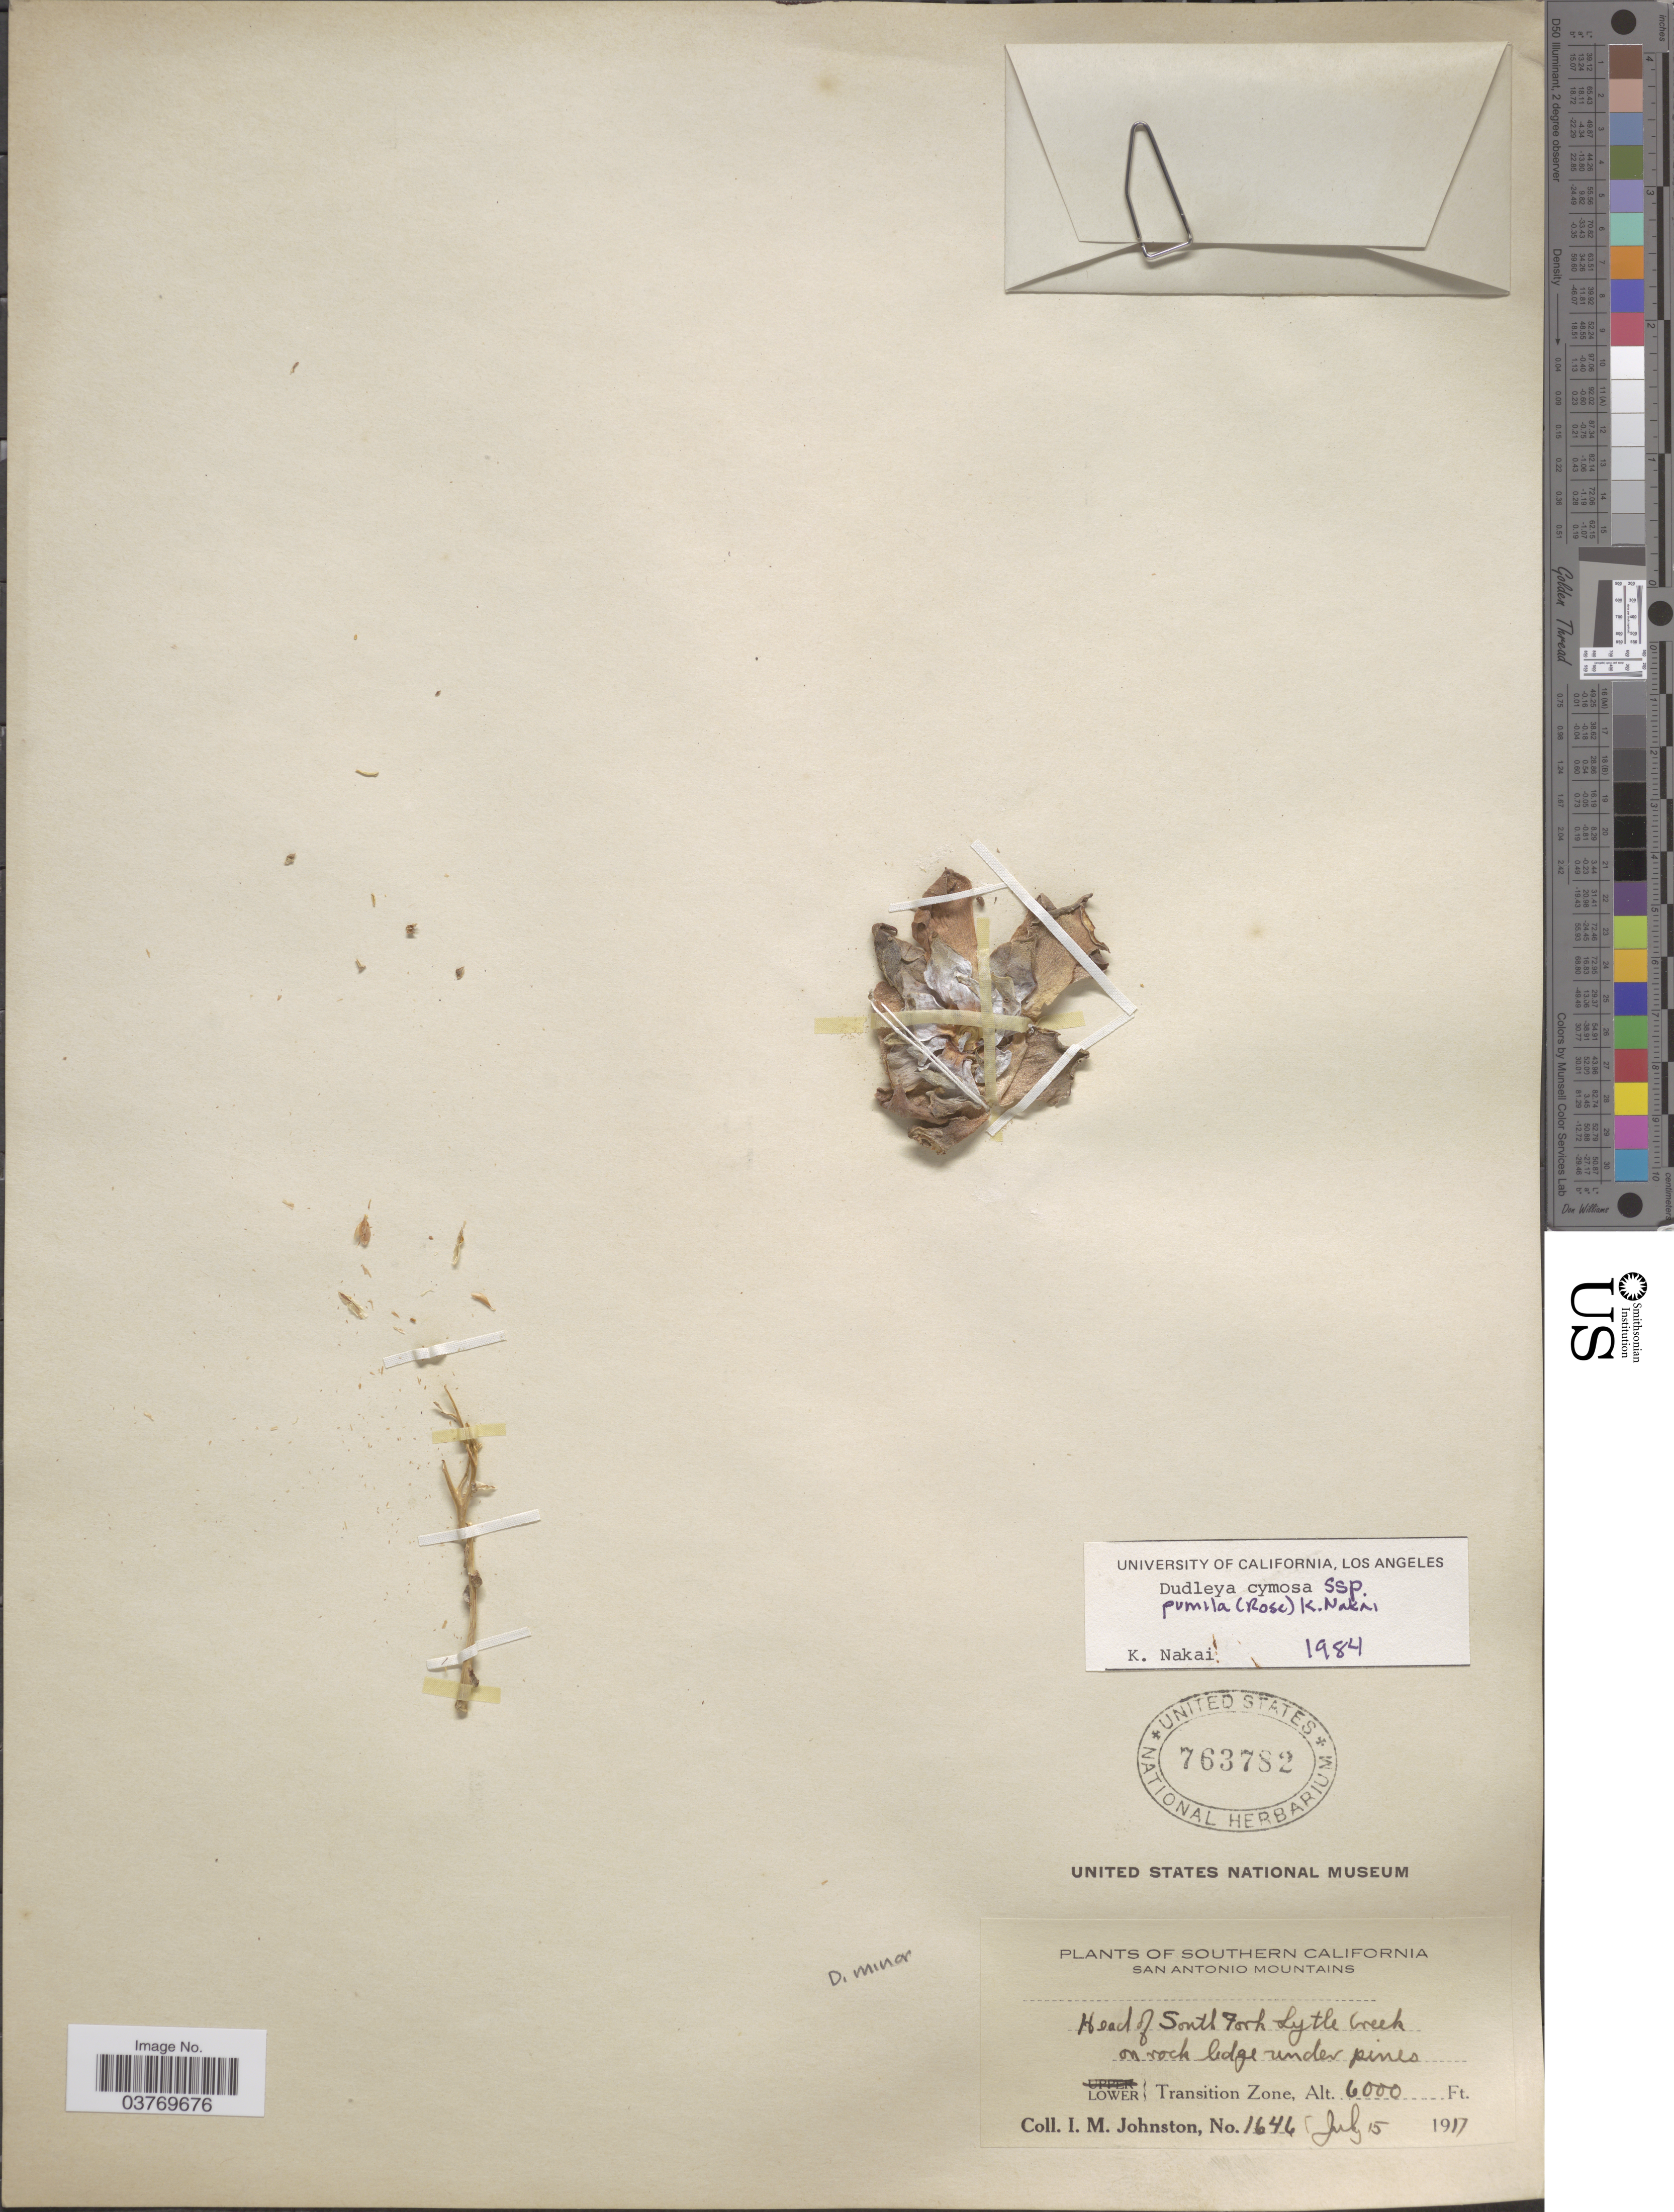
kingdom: Plantae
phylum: Tracheophyta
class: Magnoliopsida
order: Saxifragales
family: Crassulaceae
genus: Dudleya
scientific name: Dudleya cymosa subsp. pumila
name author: (Rose) K.M. Nakai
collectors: I.M. Johnston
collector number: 1646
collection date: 1917-07-15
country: United States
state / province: California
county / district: Los Angeles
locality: Southern California. San Antonio Mountains. Head of South Fork Lytle Creek. Lower Transition Zone.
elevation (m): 1829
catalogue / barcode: US 763782